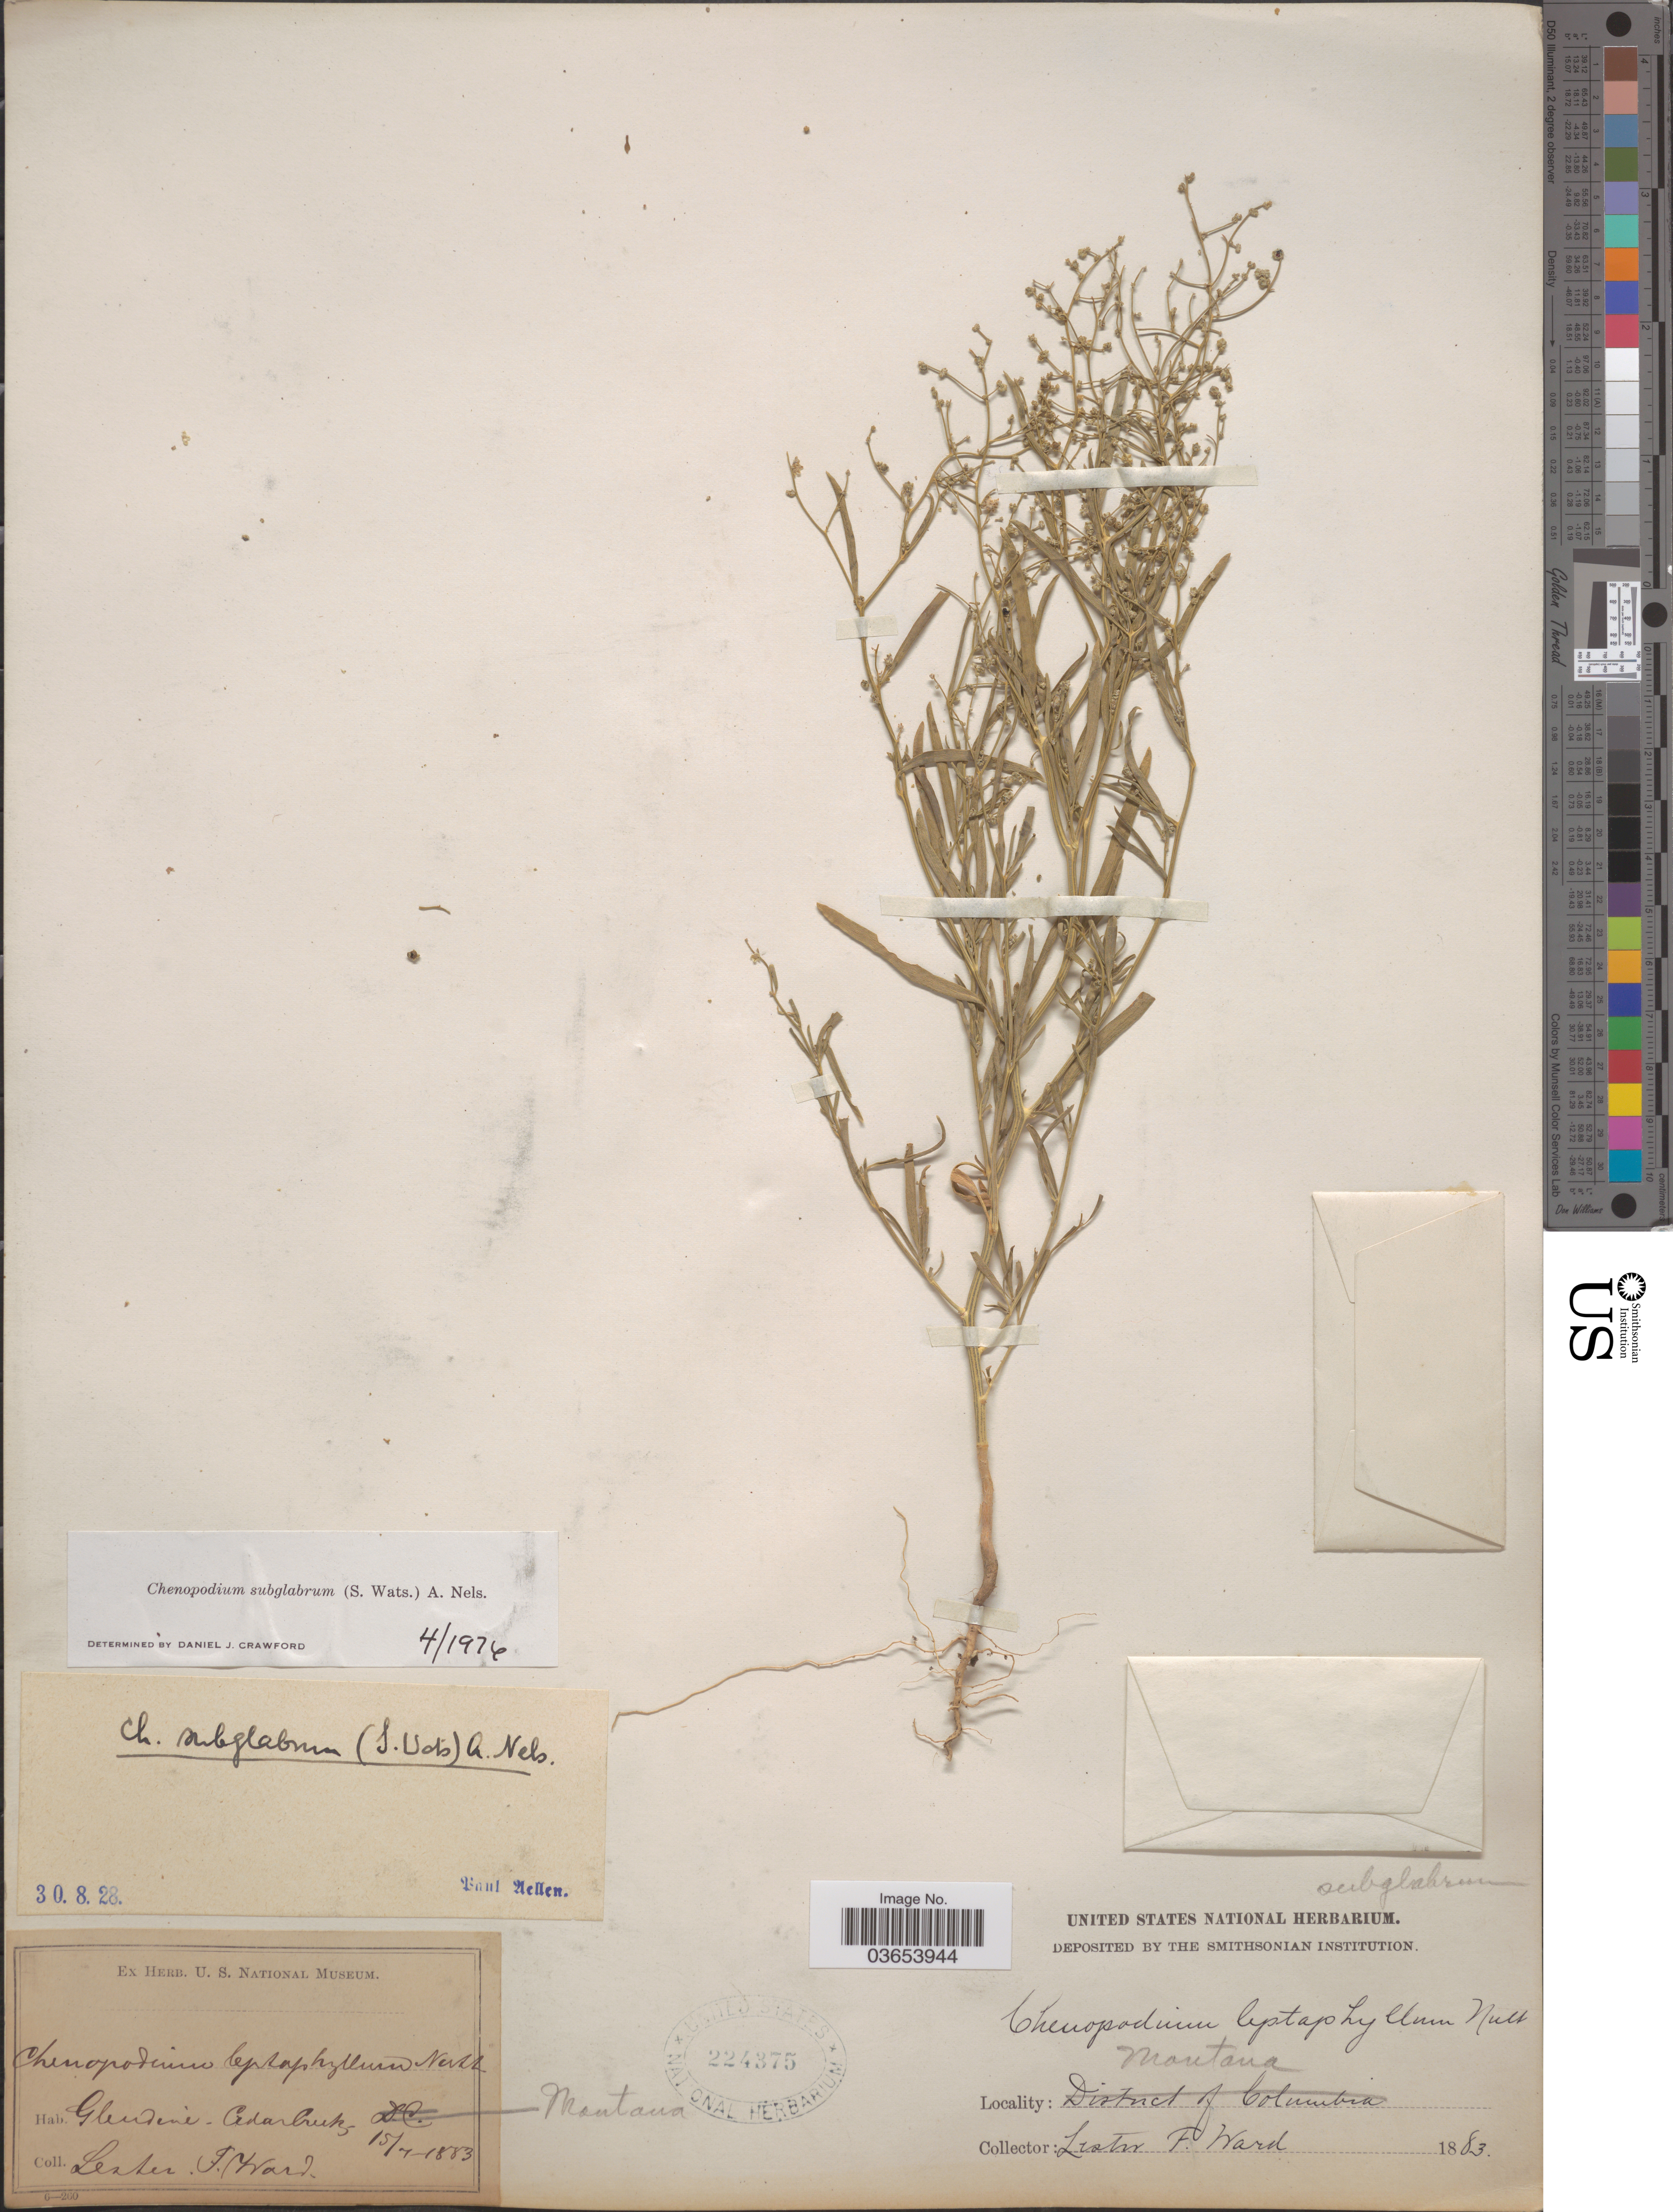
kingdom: Plantae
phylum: Tracheophyta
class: Magnoliopsida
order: Caryophyllales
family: Amaranthaceae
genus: Chenopodium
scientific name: Chenopodium subglabrum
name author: (S. Watson) A. Nelson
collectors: L. F. Ward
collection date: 1883-07-15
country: United States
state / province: Montana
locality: Glendive. Cedar Creek.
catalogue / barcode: US 224375